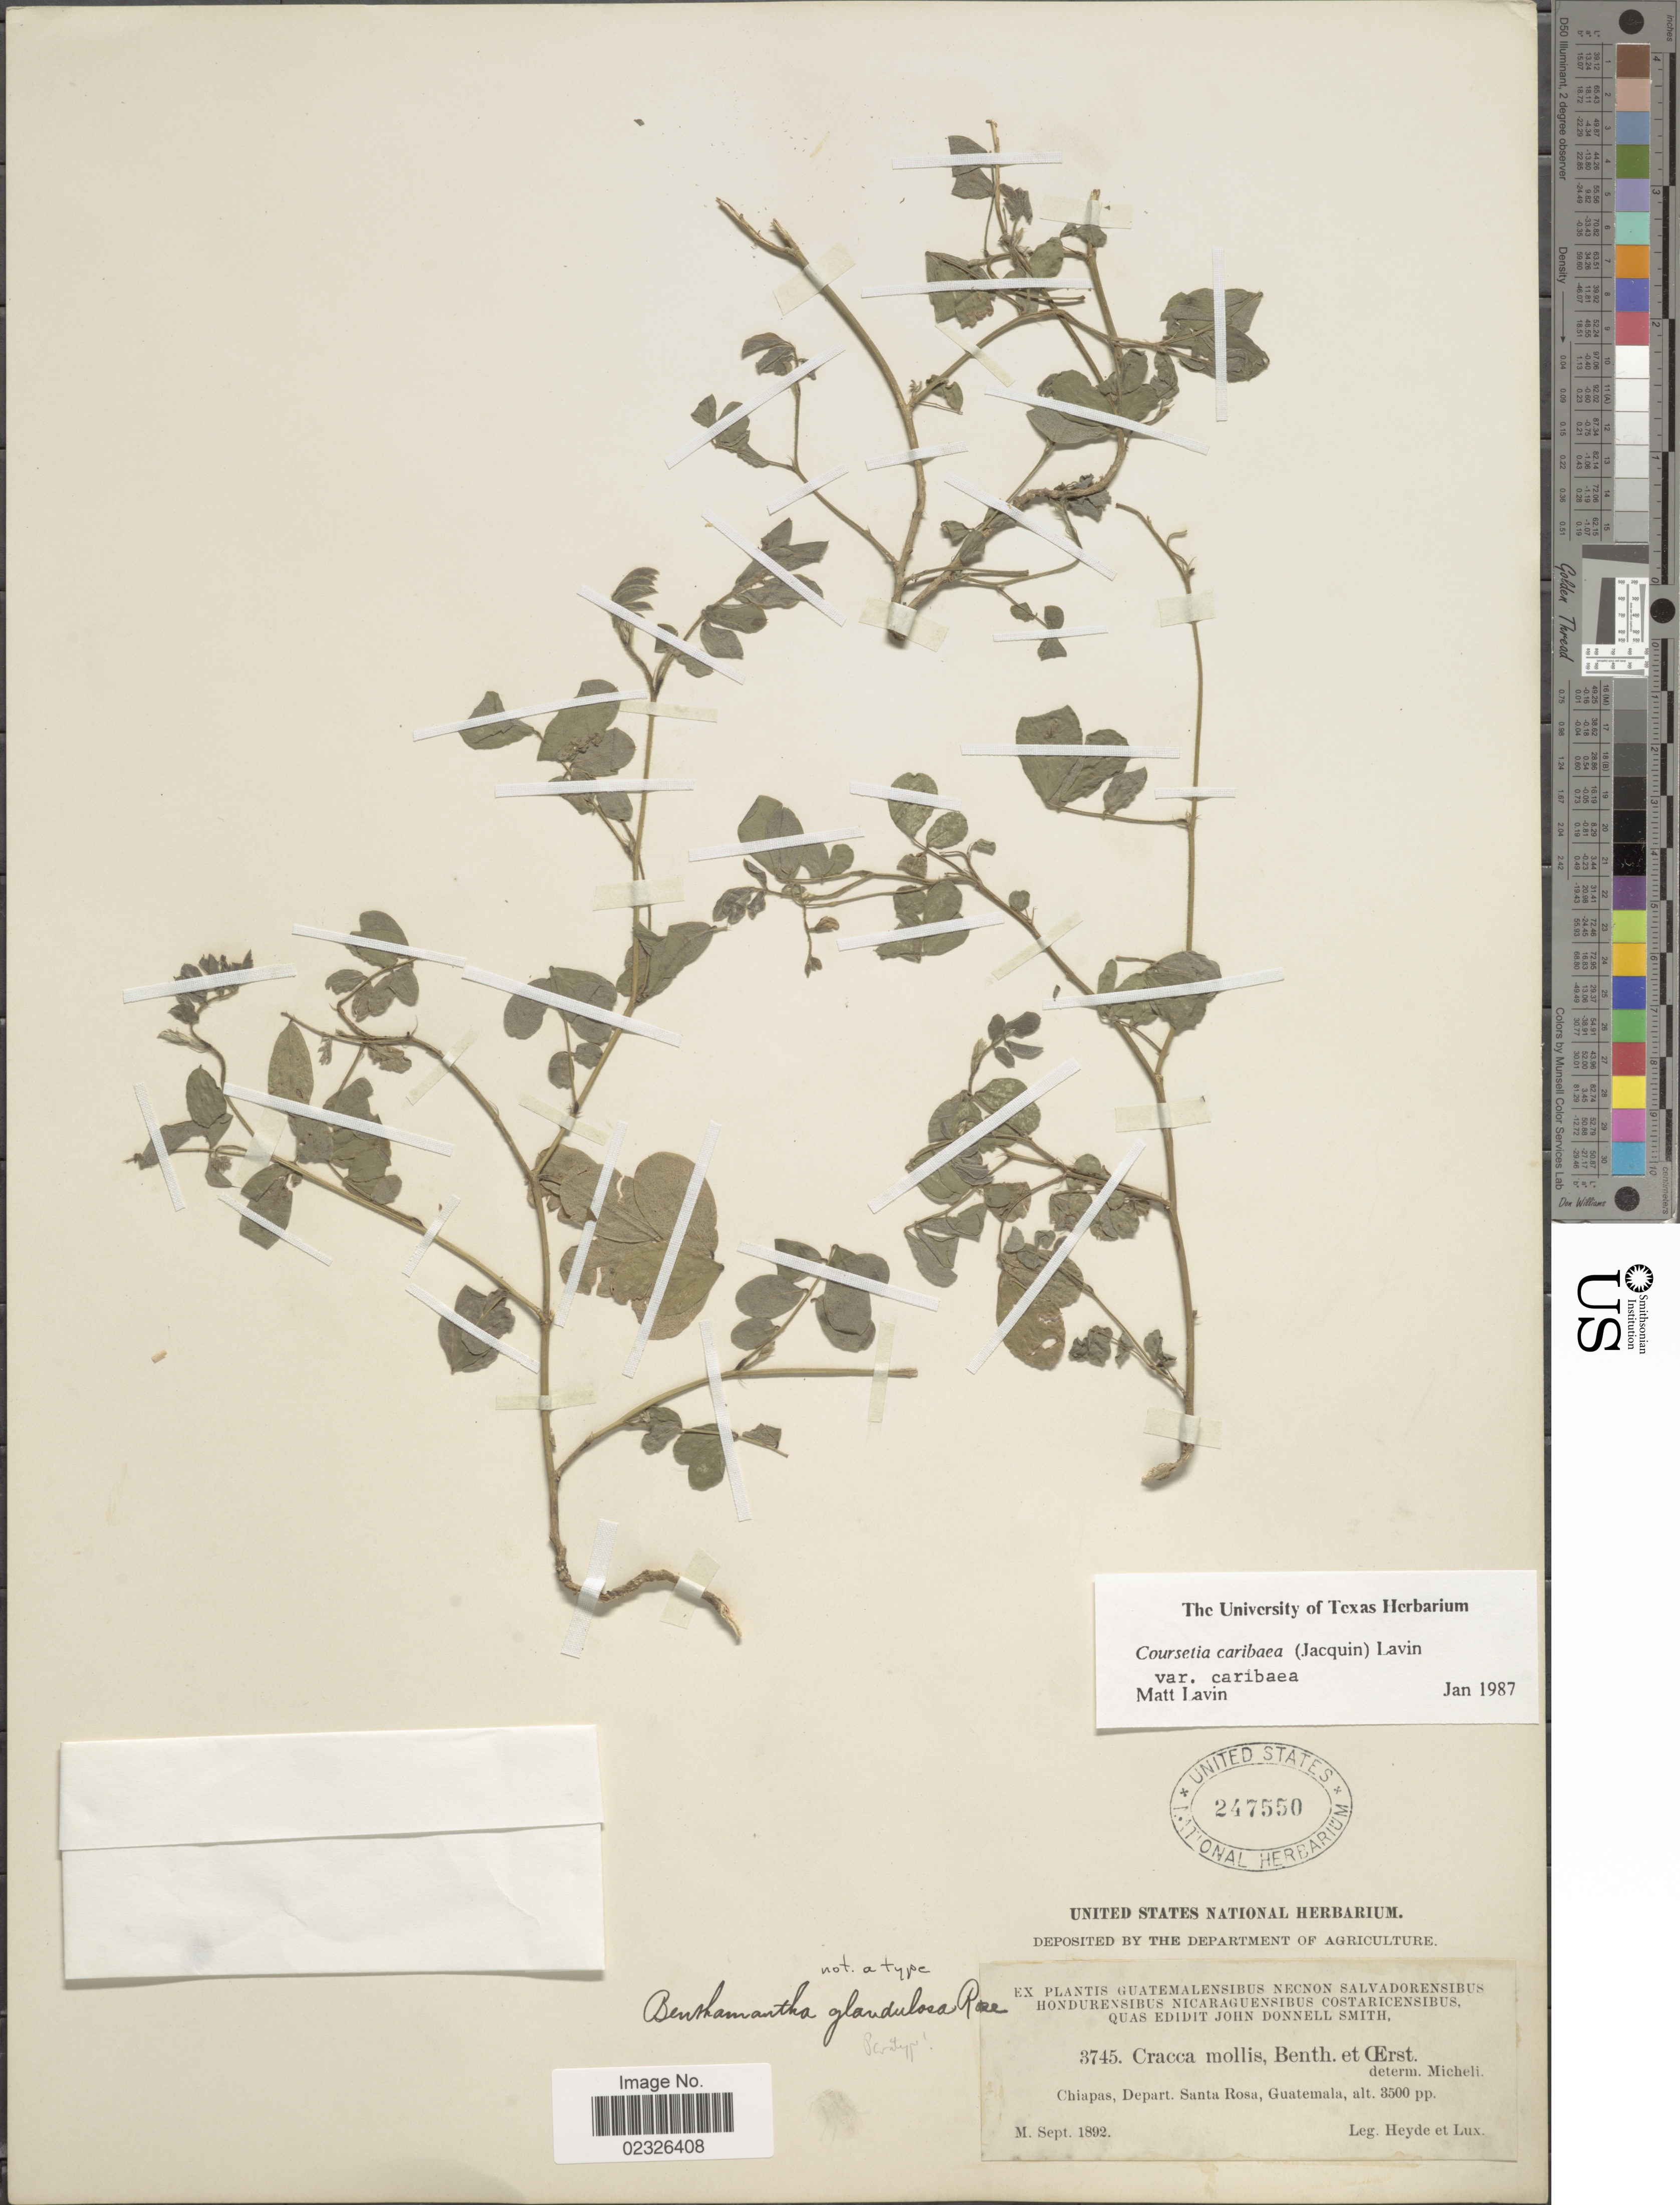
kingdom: Plantae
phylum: Tracheophyta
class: Magnoliopsida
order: Fabales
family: Fabaceae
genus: Coursetia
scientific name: Coursetia caribaea var. caribaea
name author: (Jacq.) Lavin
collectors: Heyde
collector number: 3745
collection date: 1892-09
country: Guatemala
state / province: Santa Rosa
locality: Chiapas, Depart. Santa Rosa, Guatemala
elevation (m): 1067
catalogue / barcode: US 247550